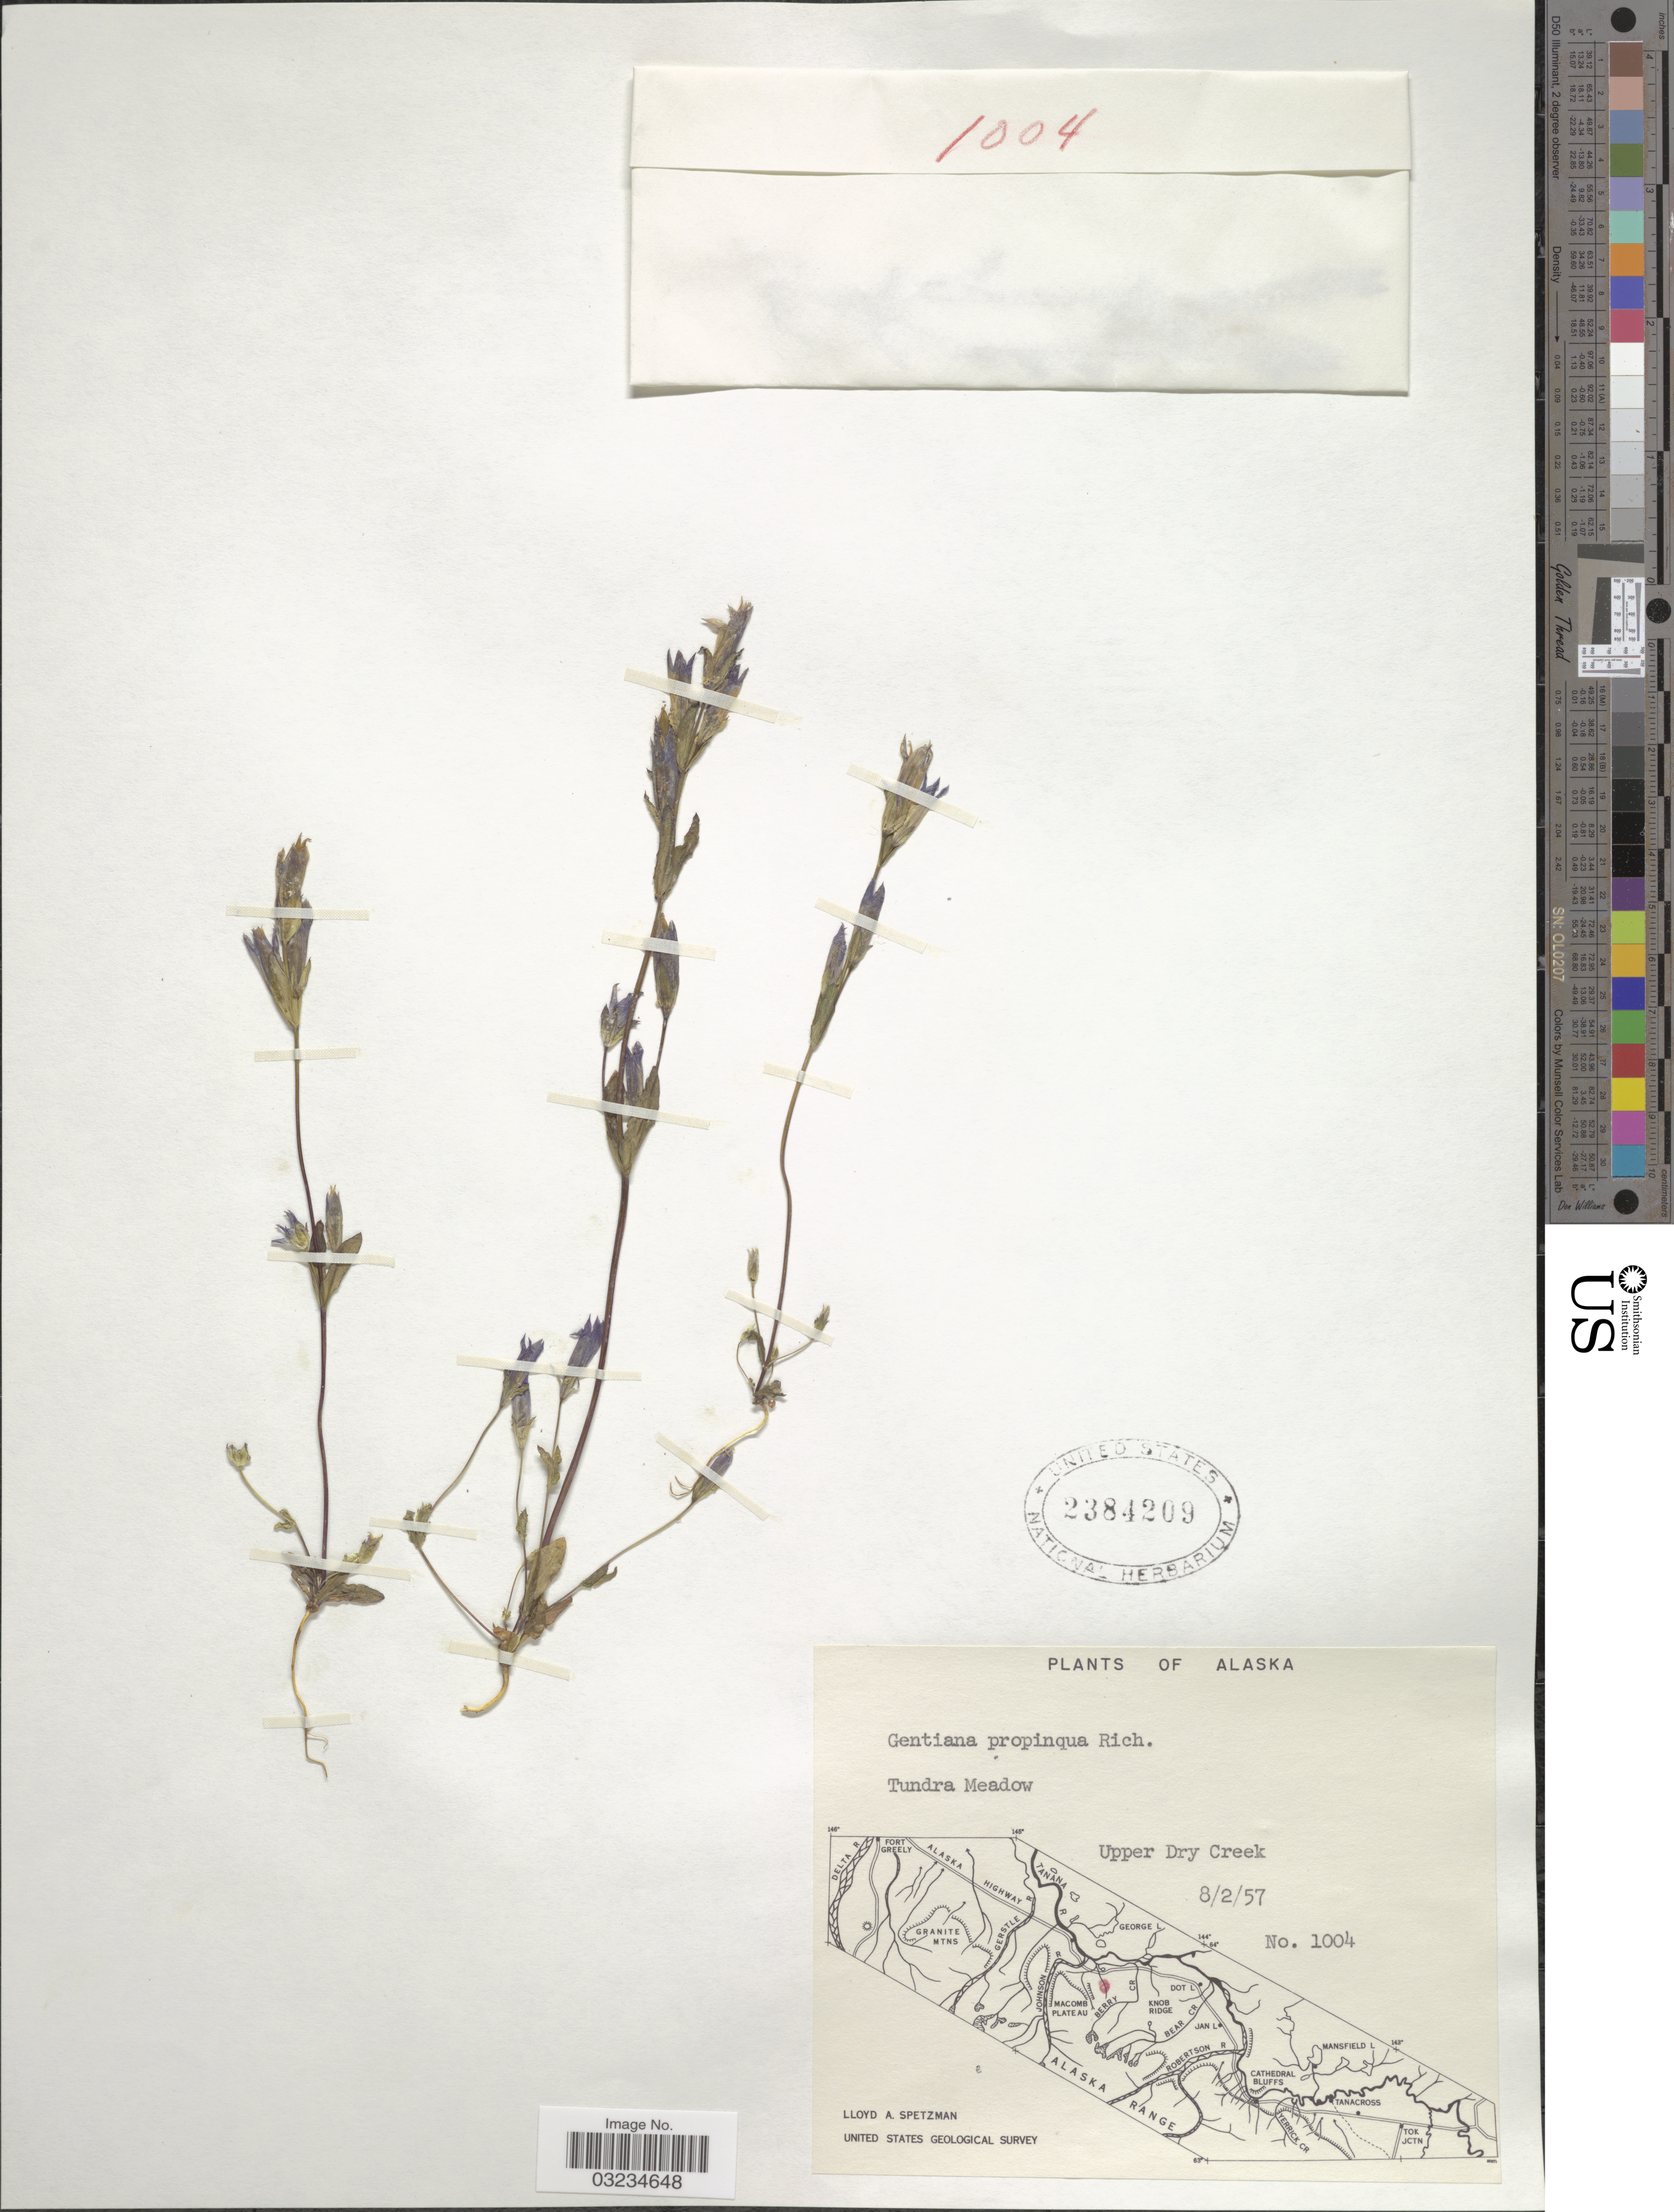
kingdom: Plantae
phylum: Tracheophyta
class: Magnoliopsida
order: Gentianales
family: Gentianaceae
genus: Gentiana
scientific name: Gentiana propinqua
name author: Richards.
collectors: L. Spetzman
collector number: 1004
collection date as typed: Transcribed d/m/y: 2/8/57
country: United States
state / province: Alaska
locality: Tundra Meadow. Upper Dry Creek.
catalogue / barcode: US 2384209